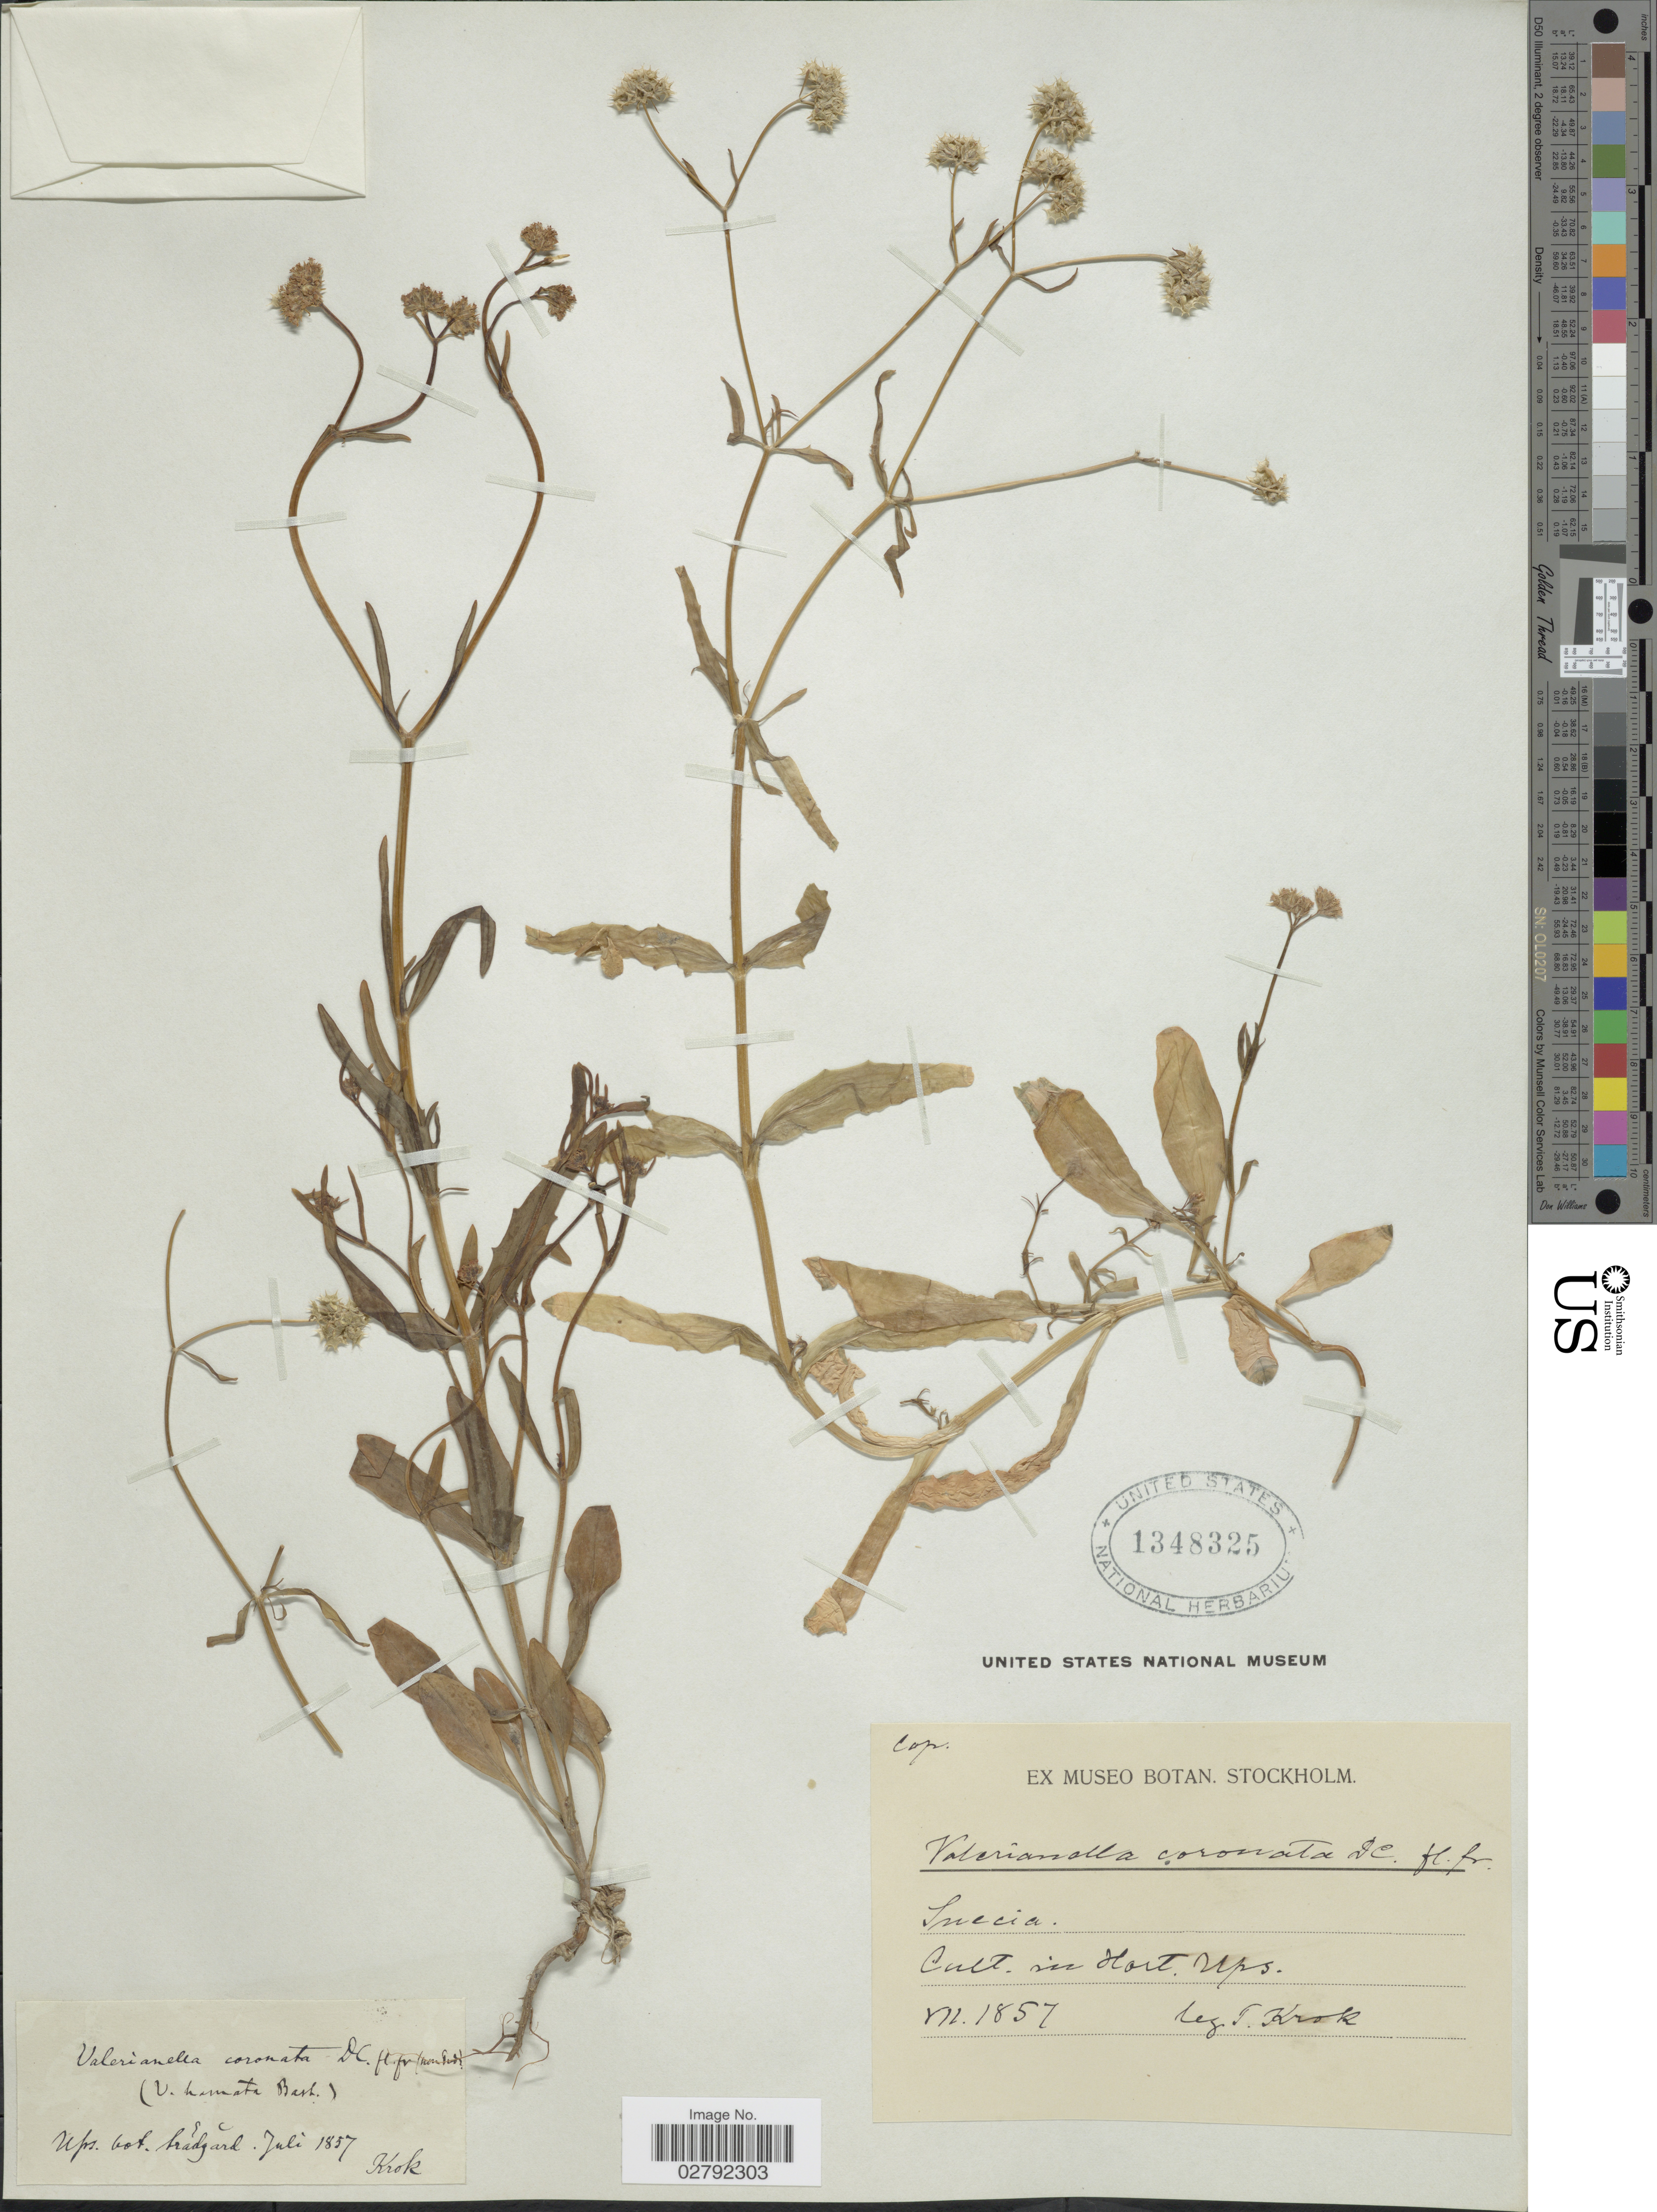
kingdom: Plantae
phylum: Tracheophyta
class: Magnoliopsida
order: Dipsacales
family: Caprifoliaceae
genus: Valerianella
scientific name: Valerianella coronata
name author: (L.) DC.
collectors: T. Krok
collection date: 1857-07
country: Sweden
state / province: Uppsala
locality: Cult. in Hort. Ups.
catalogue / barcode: US 1348325